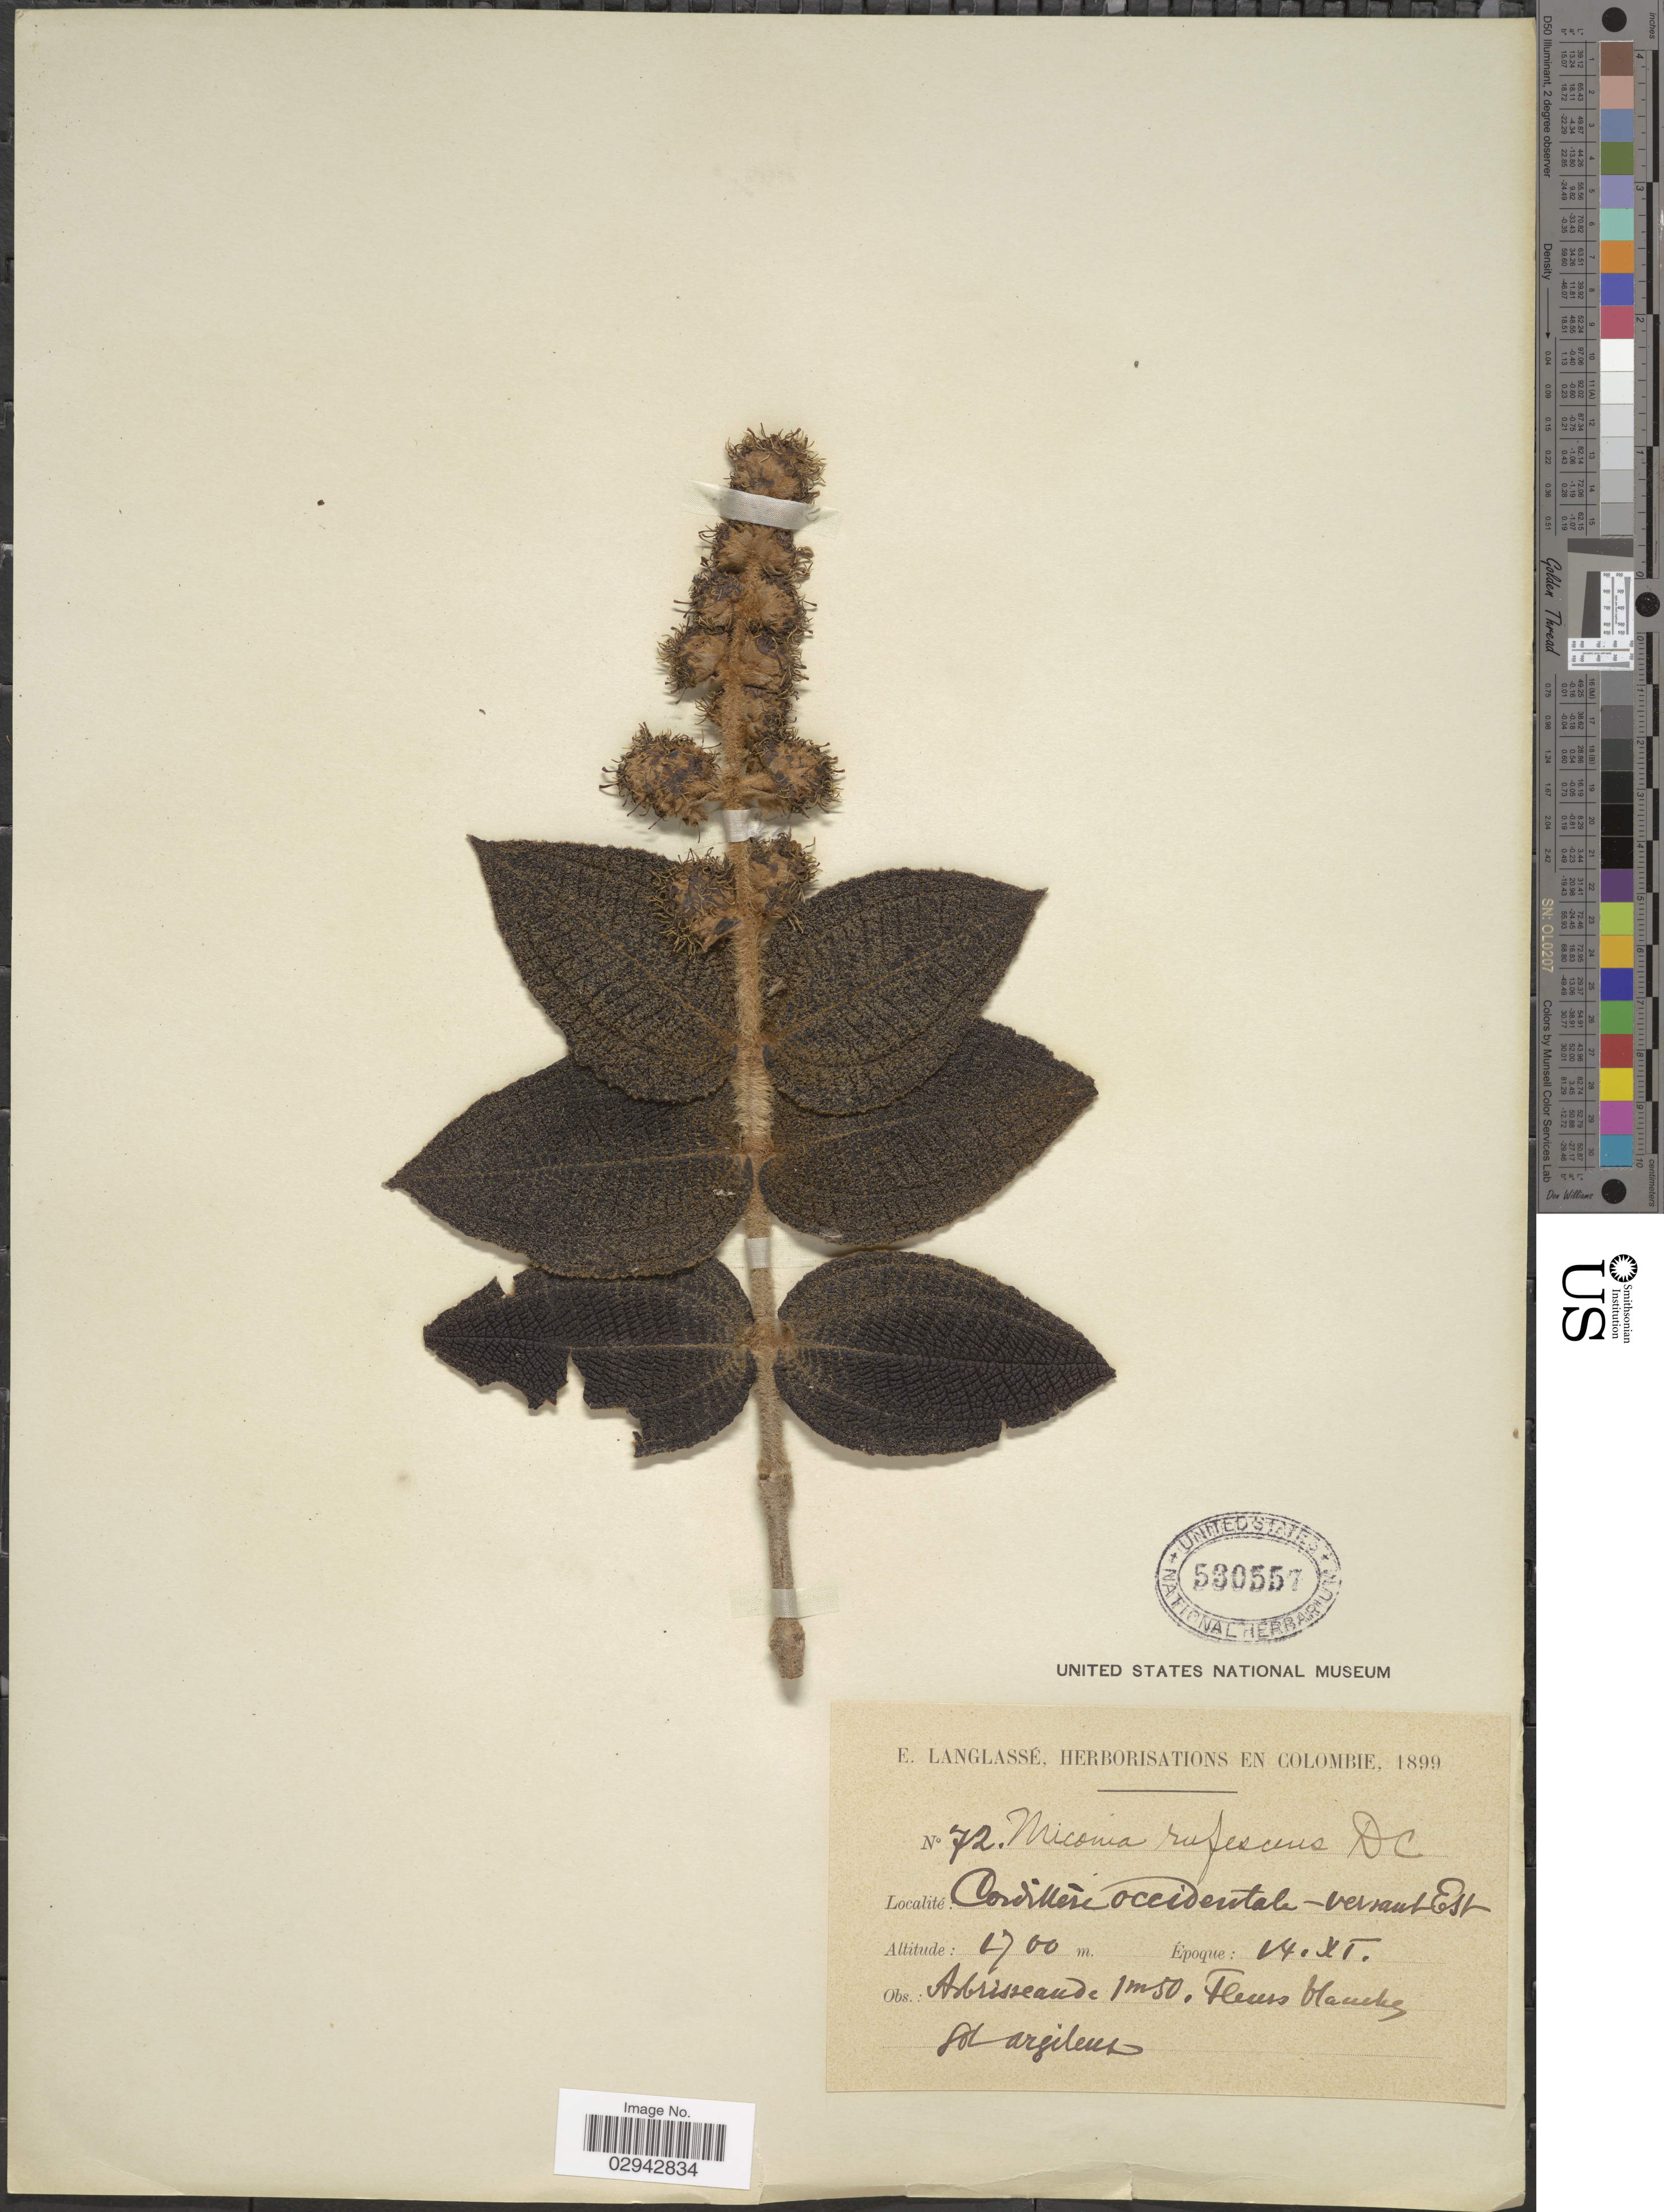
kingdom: Plantae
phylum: Tracheophyta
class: Magnoliopsida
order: Myrtales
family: Melastomataceae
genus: Miconia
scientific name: Miconia rufescens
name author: (Aubl.) DC.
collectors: E. Langlassé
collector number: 72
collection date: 1899-11-14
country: Colombia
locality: Cordillère Occidentale-versant Est.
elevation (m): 1700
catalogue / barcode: US 530557